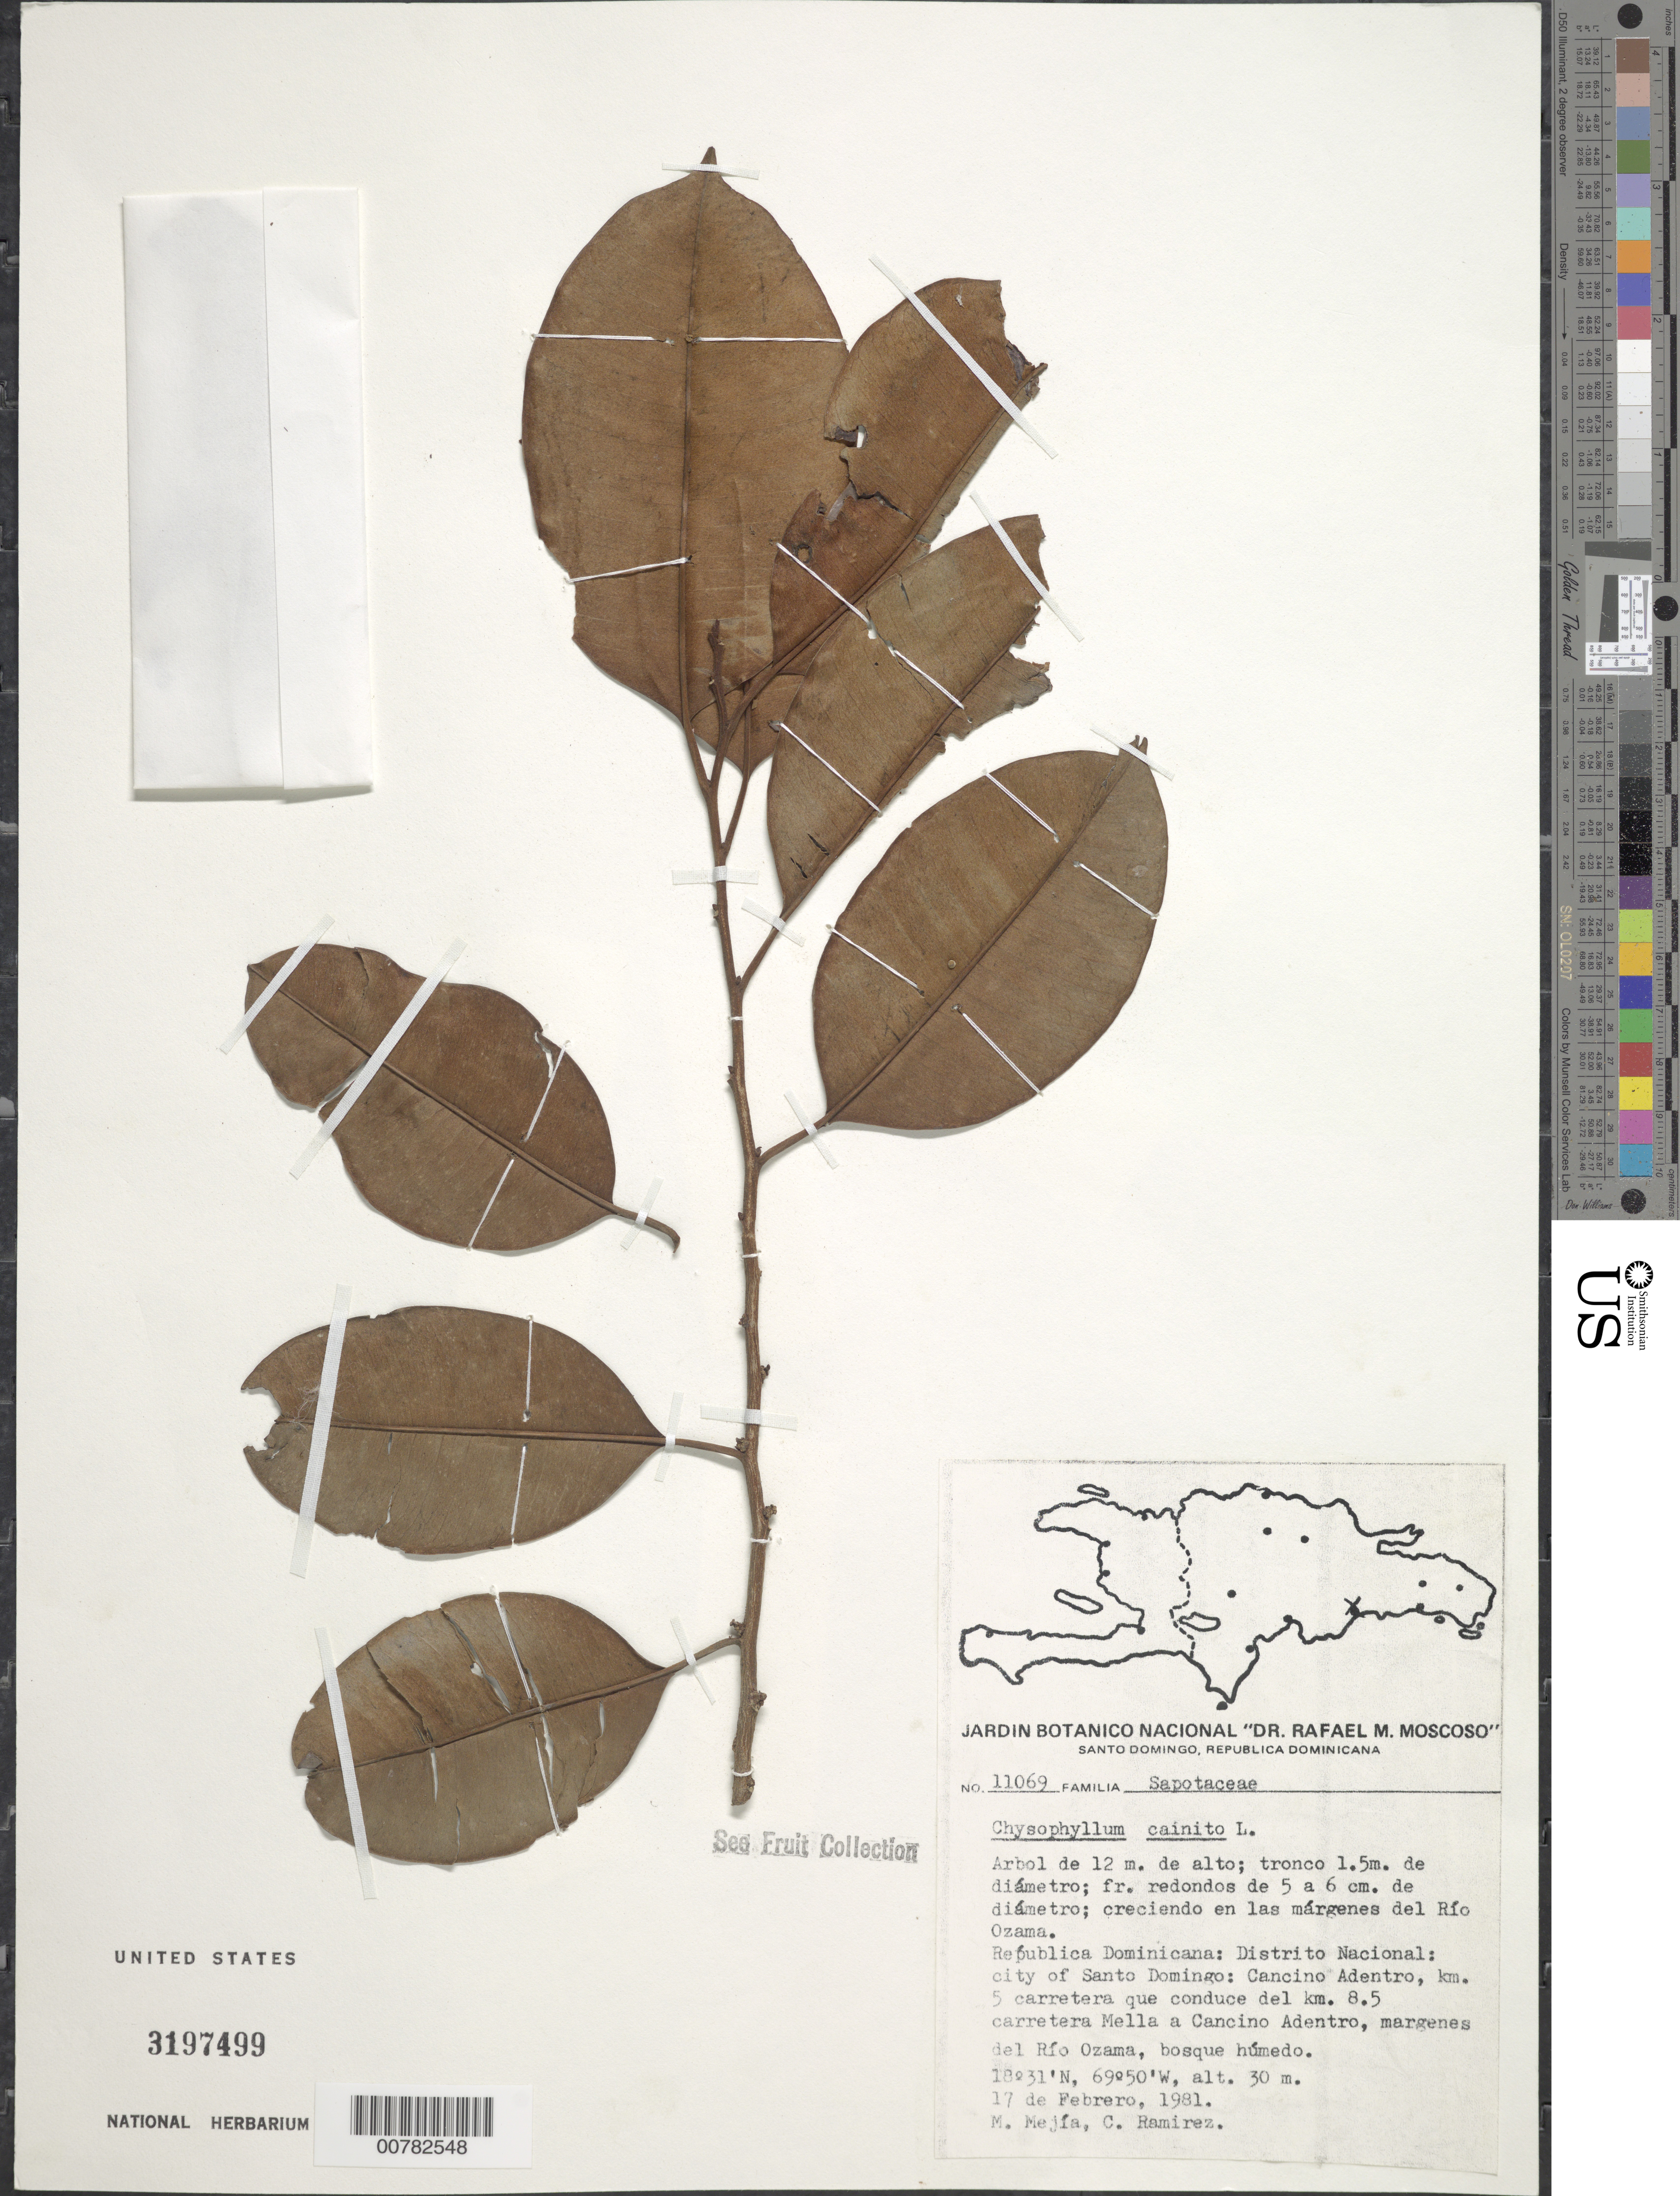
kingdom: Plantae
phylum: Tracheophyta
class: Magnoliopsida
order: Ericales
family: Sapotaceae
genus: Chrysophyllum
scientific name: Chrysophyllum cainito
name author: L.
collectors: M. Mejia & C. Ramirez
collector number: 11069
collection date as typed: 17 Feb 1981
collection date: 1981-02-17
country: Dominican Republic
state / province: Distrito Nacional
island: Hispaniola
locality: City of Santo Domingo, Canico Adentro, km 5 road of km 8.5 Mella to Cancino Adentro road, banks of river Ozama.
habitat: Humid forest.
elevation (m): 30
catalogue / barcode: US 3197499